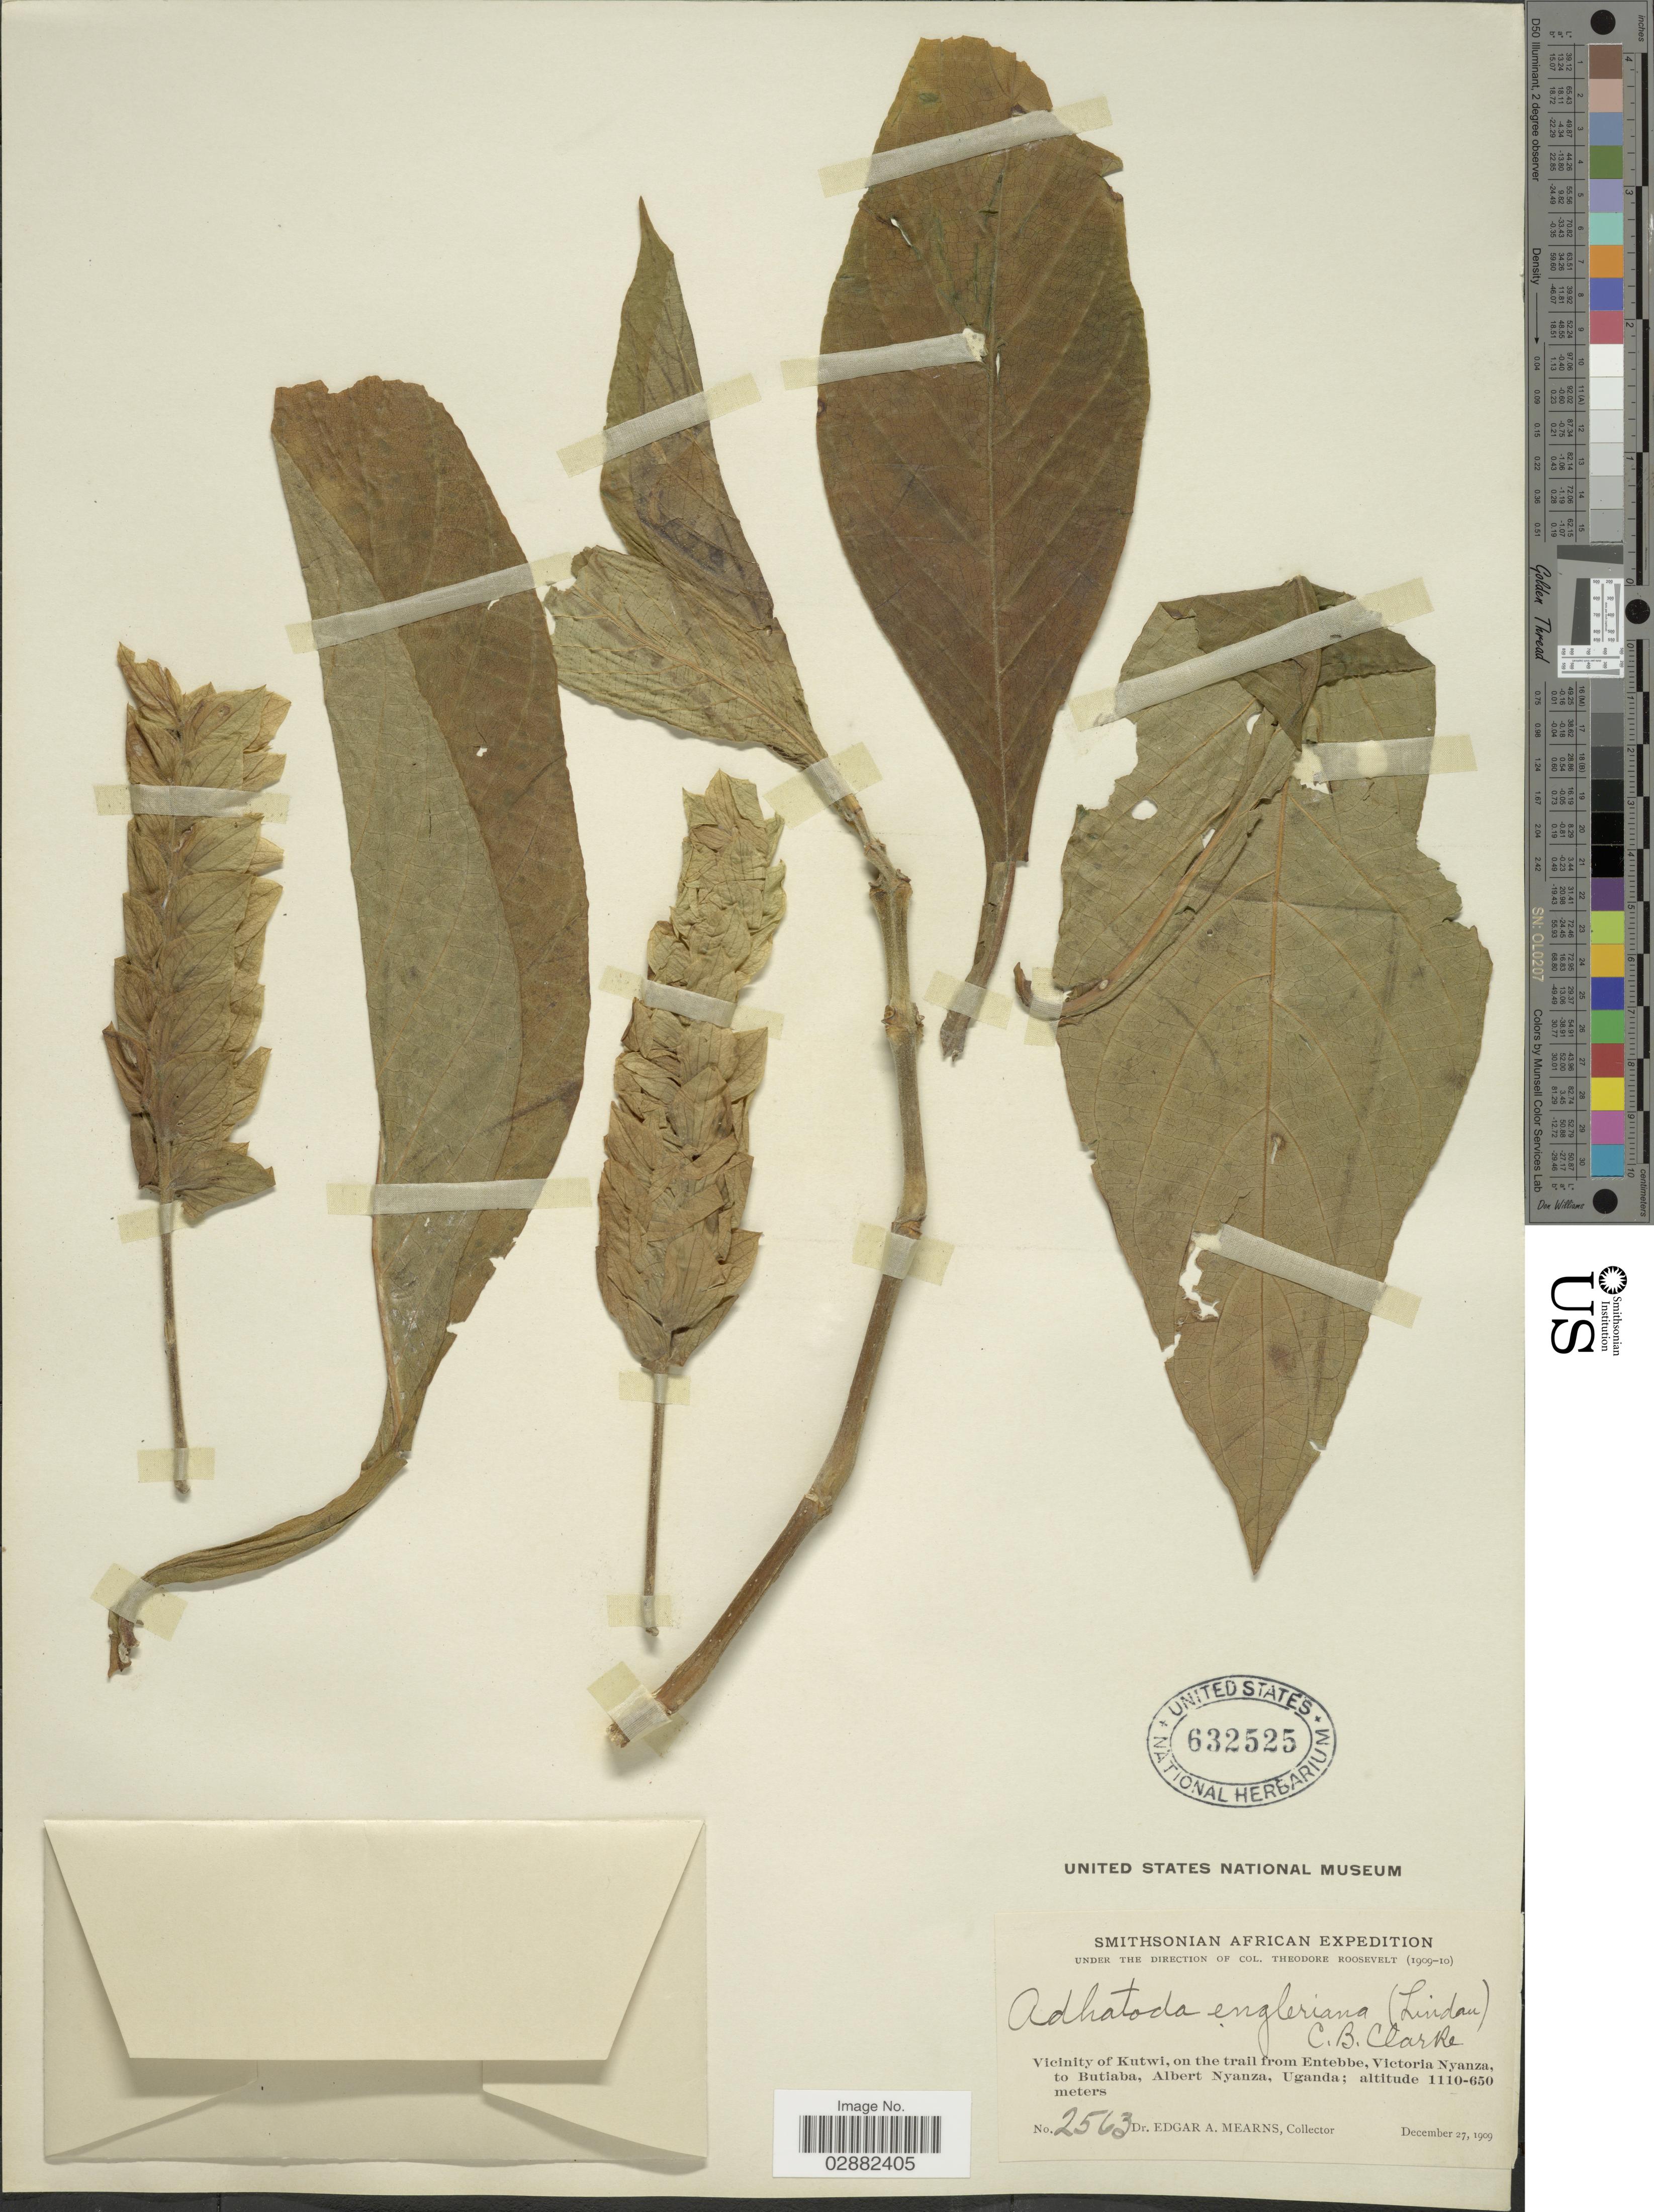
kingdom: Plantae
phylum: Tracheophyta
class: Magnoliopsida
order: Lamiales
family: Acanthaceae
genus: Justicia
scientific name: Justicia engleriana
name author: Lindau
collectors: E. A. Mearns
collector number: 2563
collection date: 1909-12-27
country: Uganda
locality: Vicinity of Kutwi, on the trail from Entebbe, Victoria Nyanza, to Butiaba, Albert Nyanza.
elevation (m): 650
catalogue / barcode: US 632525